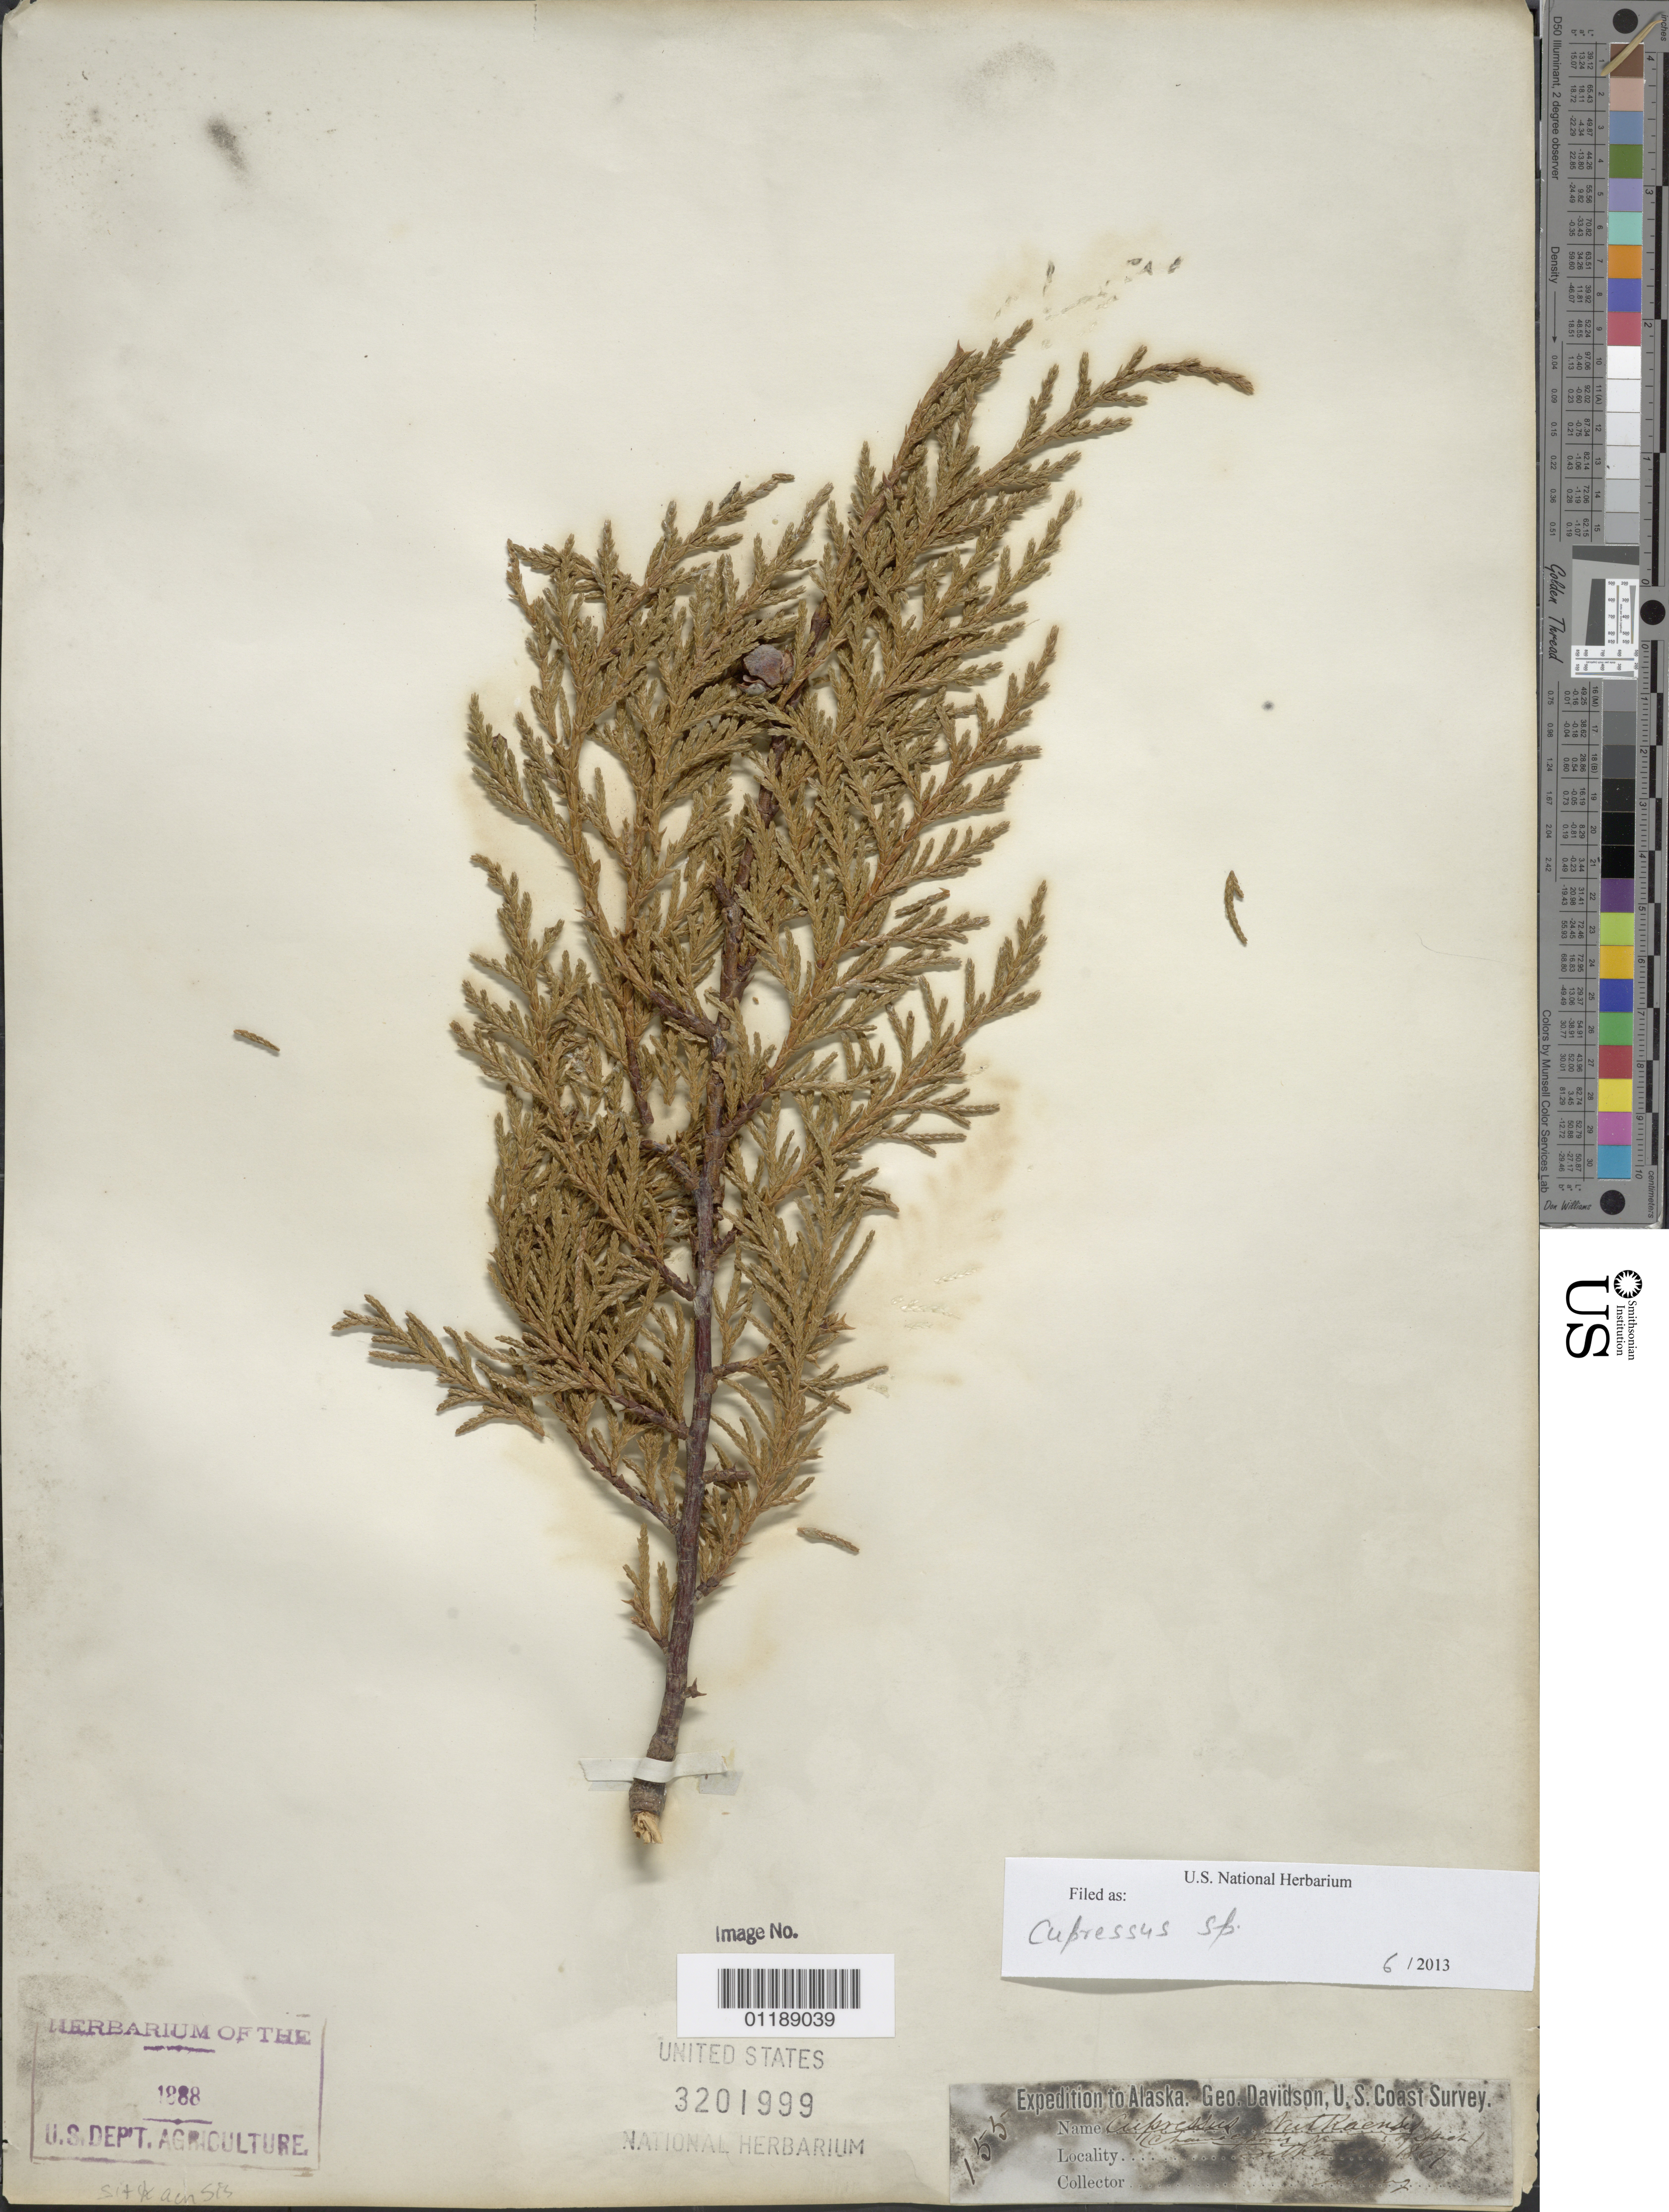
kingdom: Plantae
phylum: Tracheophyta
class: Pinopsida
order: Pinales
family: Cupressaceae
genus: Hesperocyparis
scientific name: Hesperocyparis sp.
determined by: (US) Smithsonian Institution - National Museum of Natural History - Department of Botany (UNITED STATES)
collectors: H .S. T. Tiling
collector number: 155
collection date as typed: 1867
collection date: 1867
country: United States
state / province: Alaska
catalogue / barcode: US 3201999